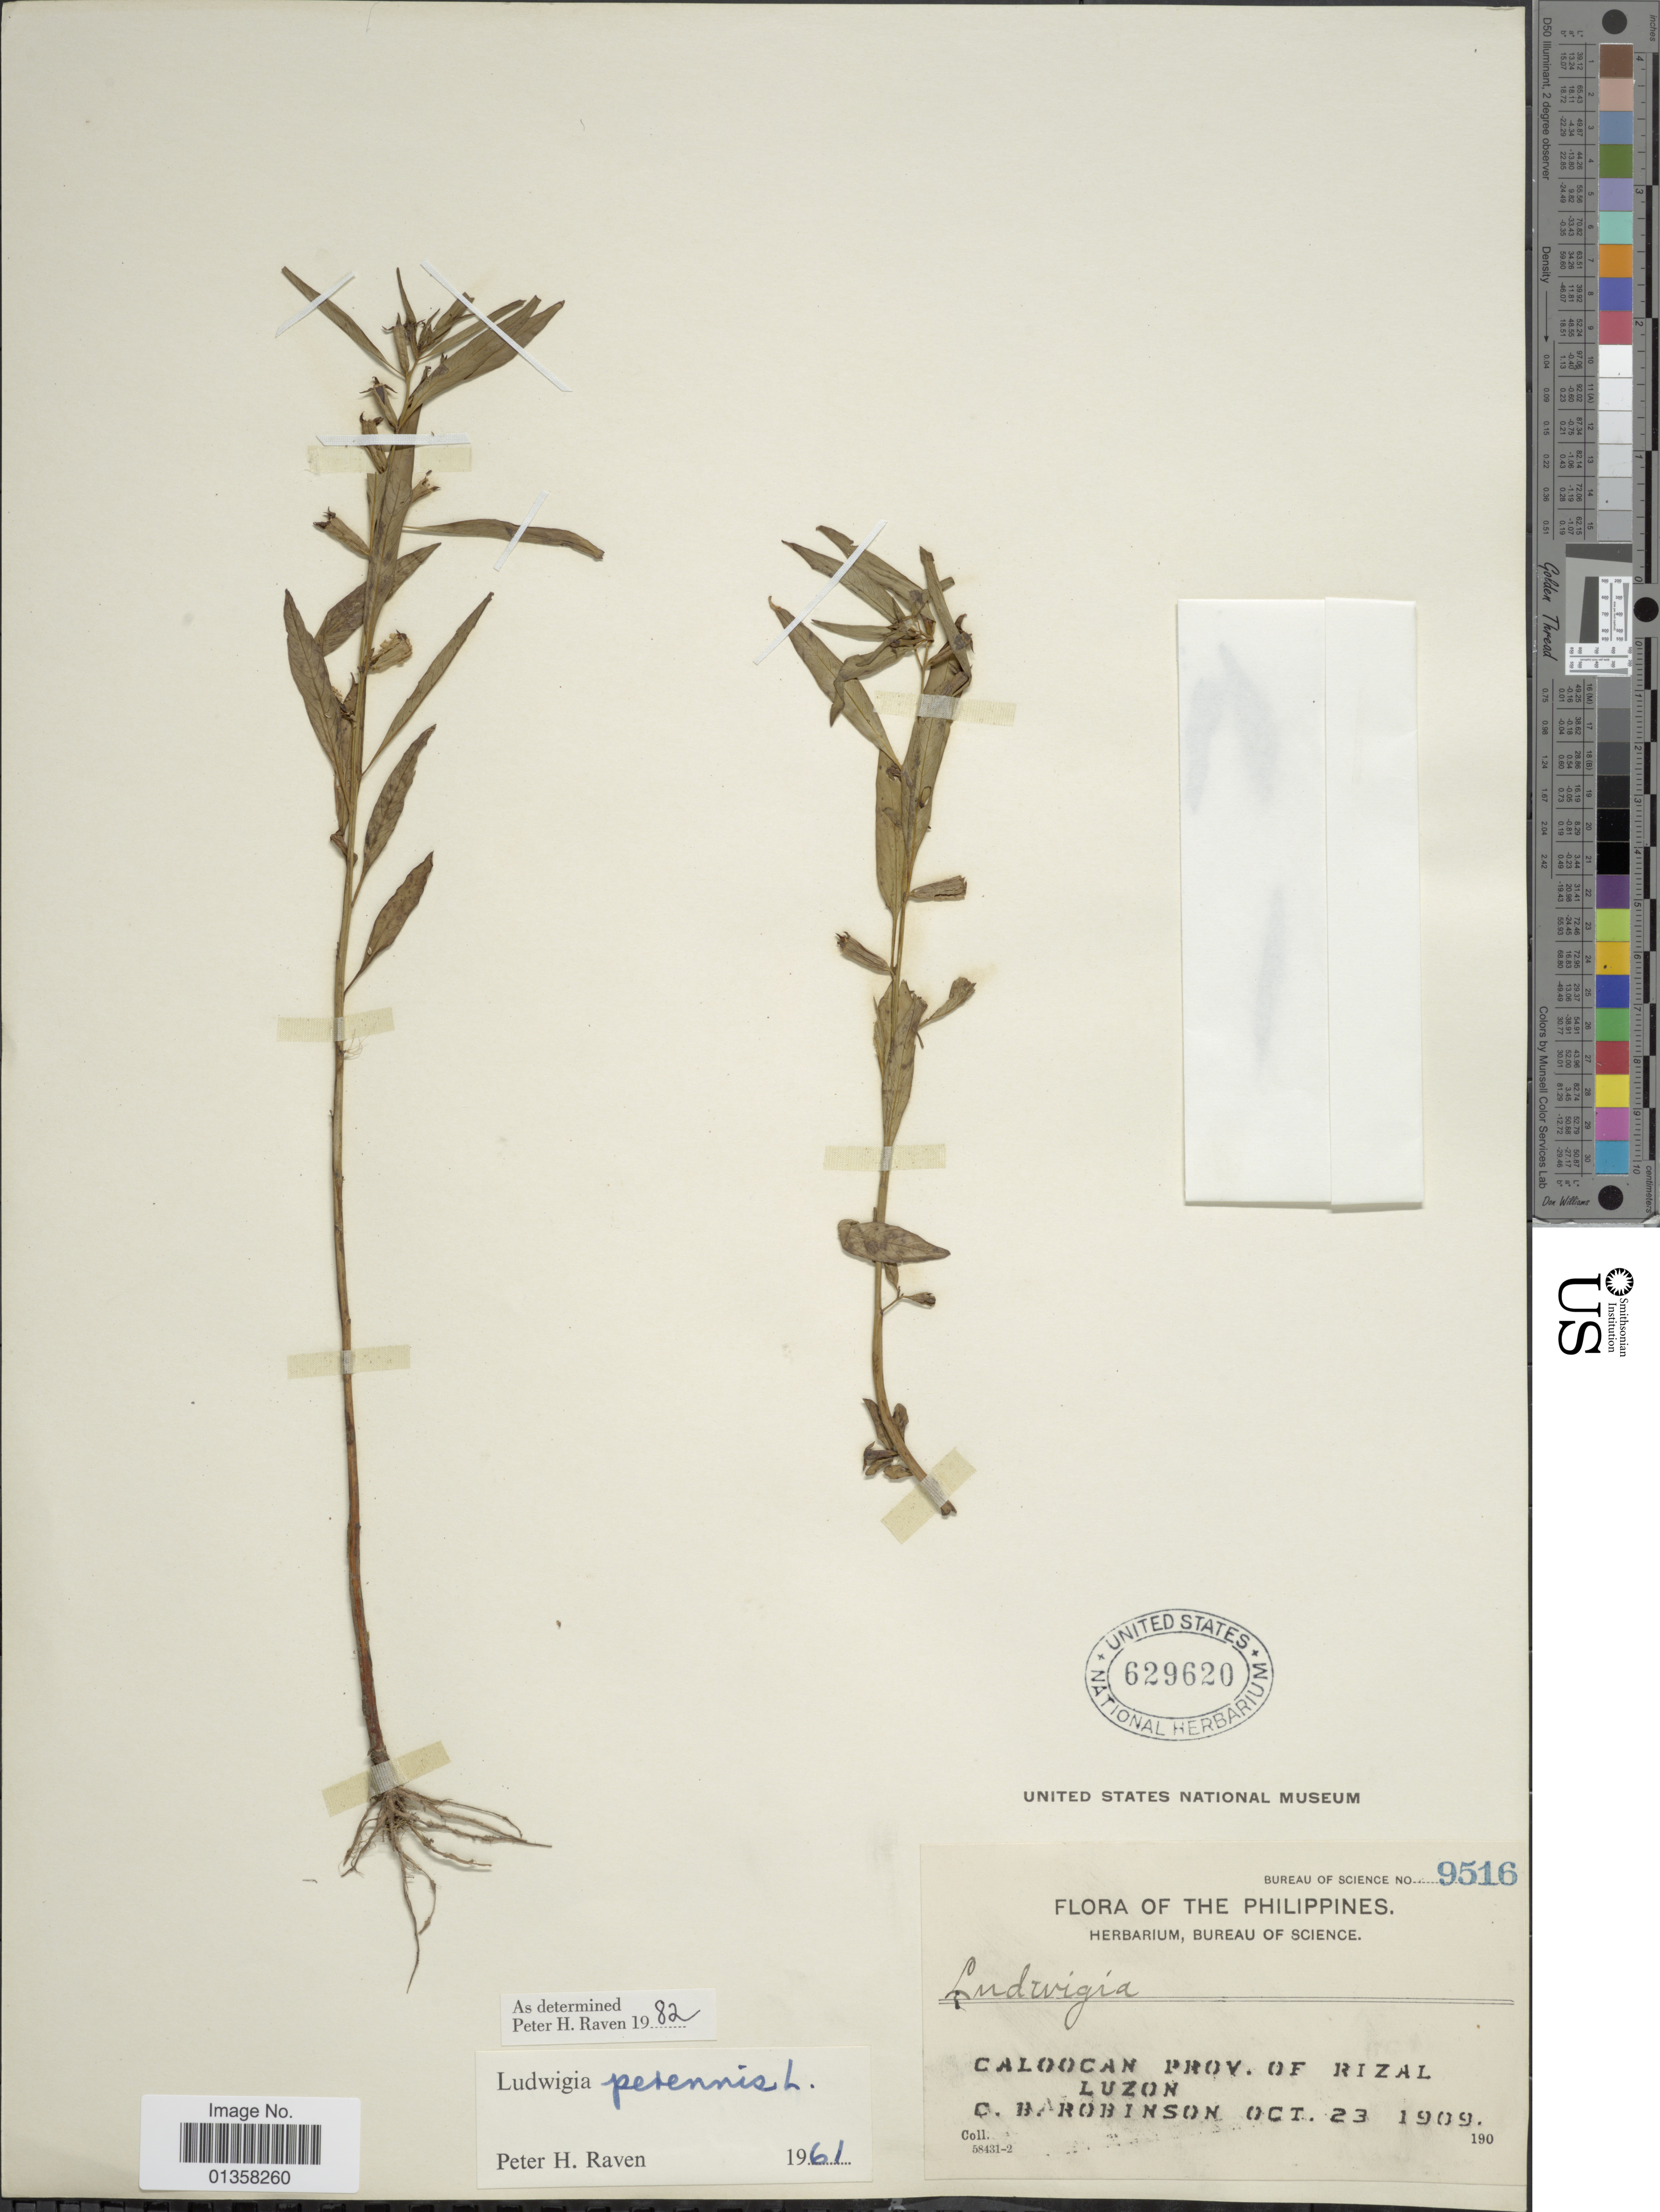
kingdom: Plantae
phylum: Tracheophyta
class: Magnoliopsida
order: Myrtales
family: Onagraceae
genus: Ludwigia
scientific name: Ludwigia perennis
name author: L.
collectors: C. Robinson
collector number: Bureau of Science 9516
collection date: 1909-10-23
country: Philippines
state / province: Central Luzon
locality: Caloocan, Prov. of Rizal, Luzon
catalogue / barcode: US 629620